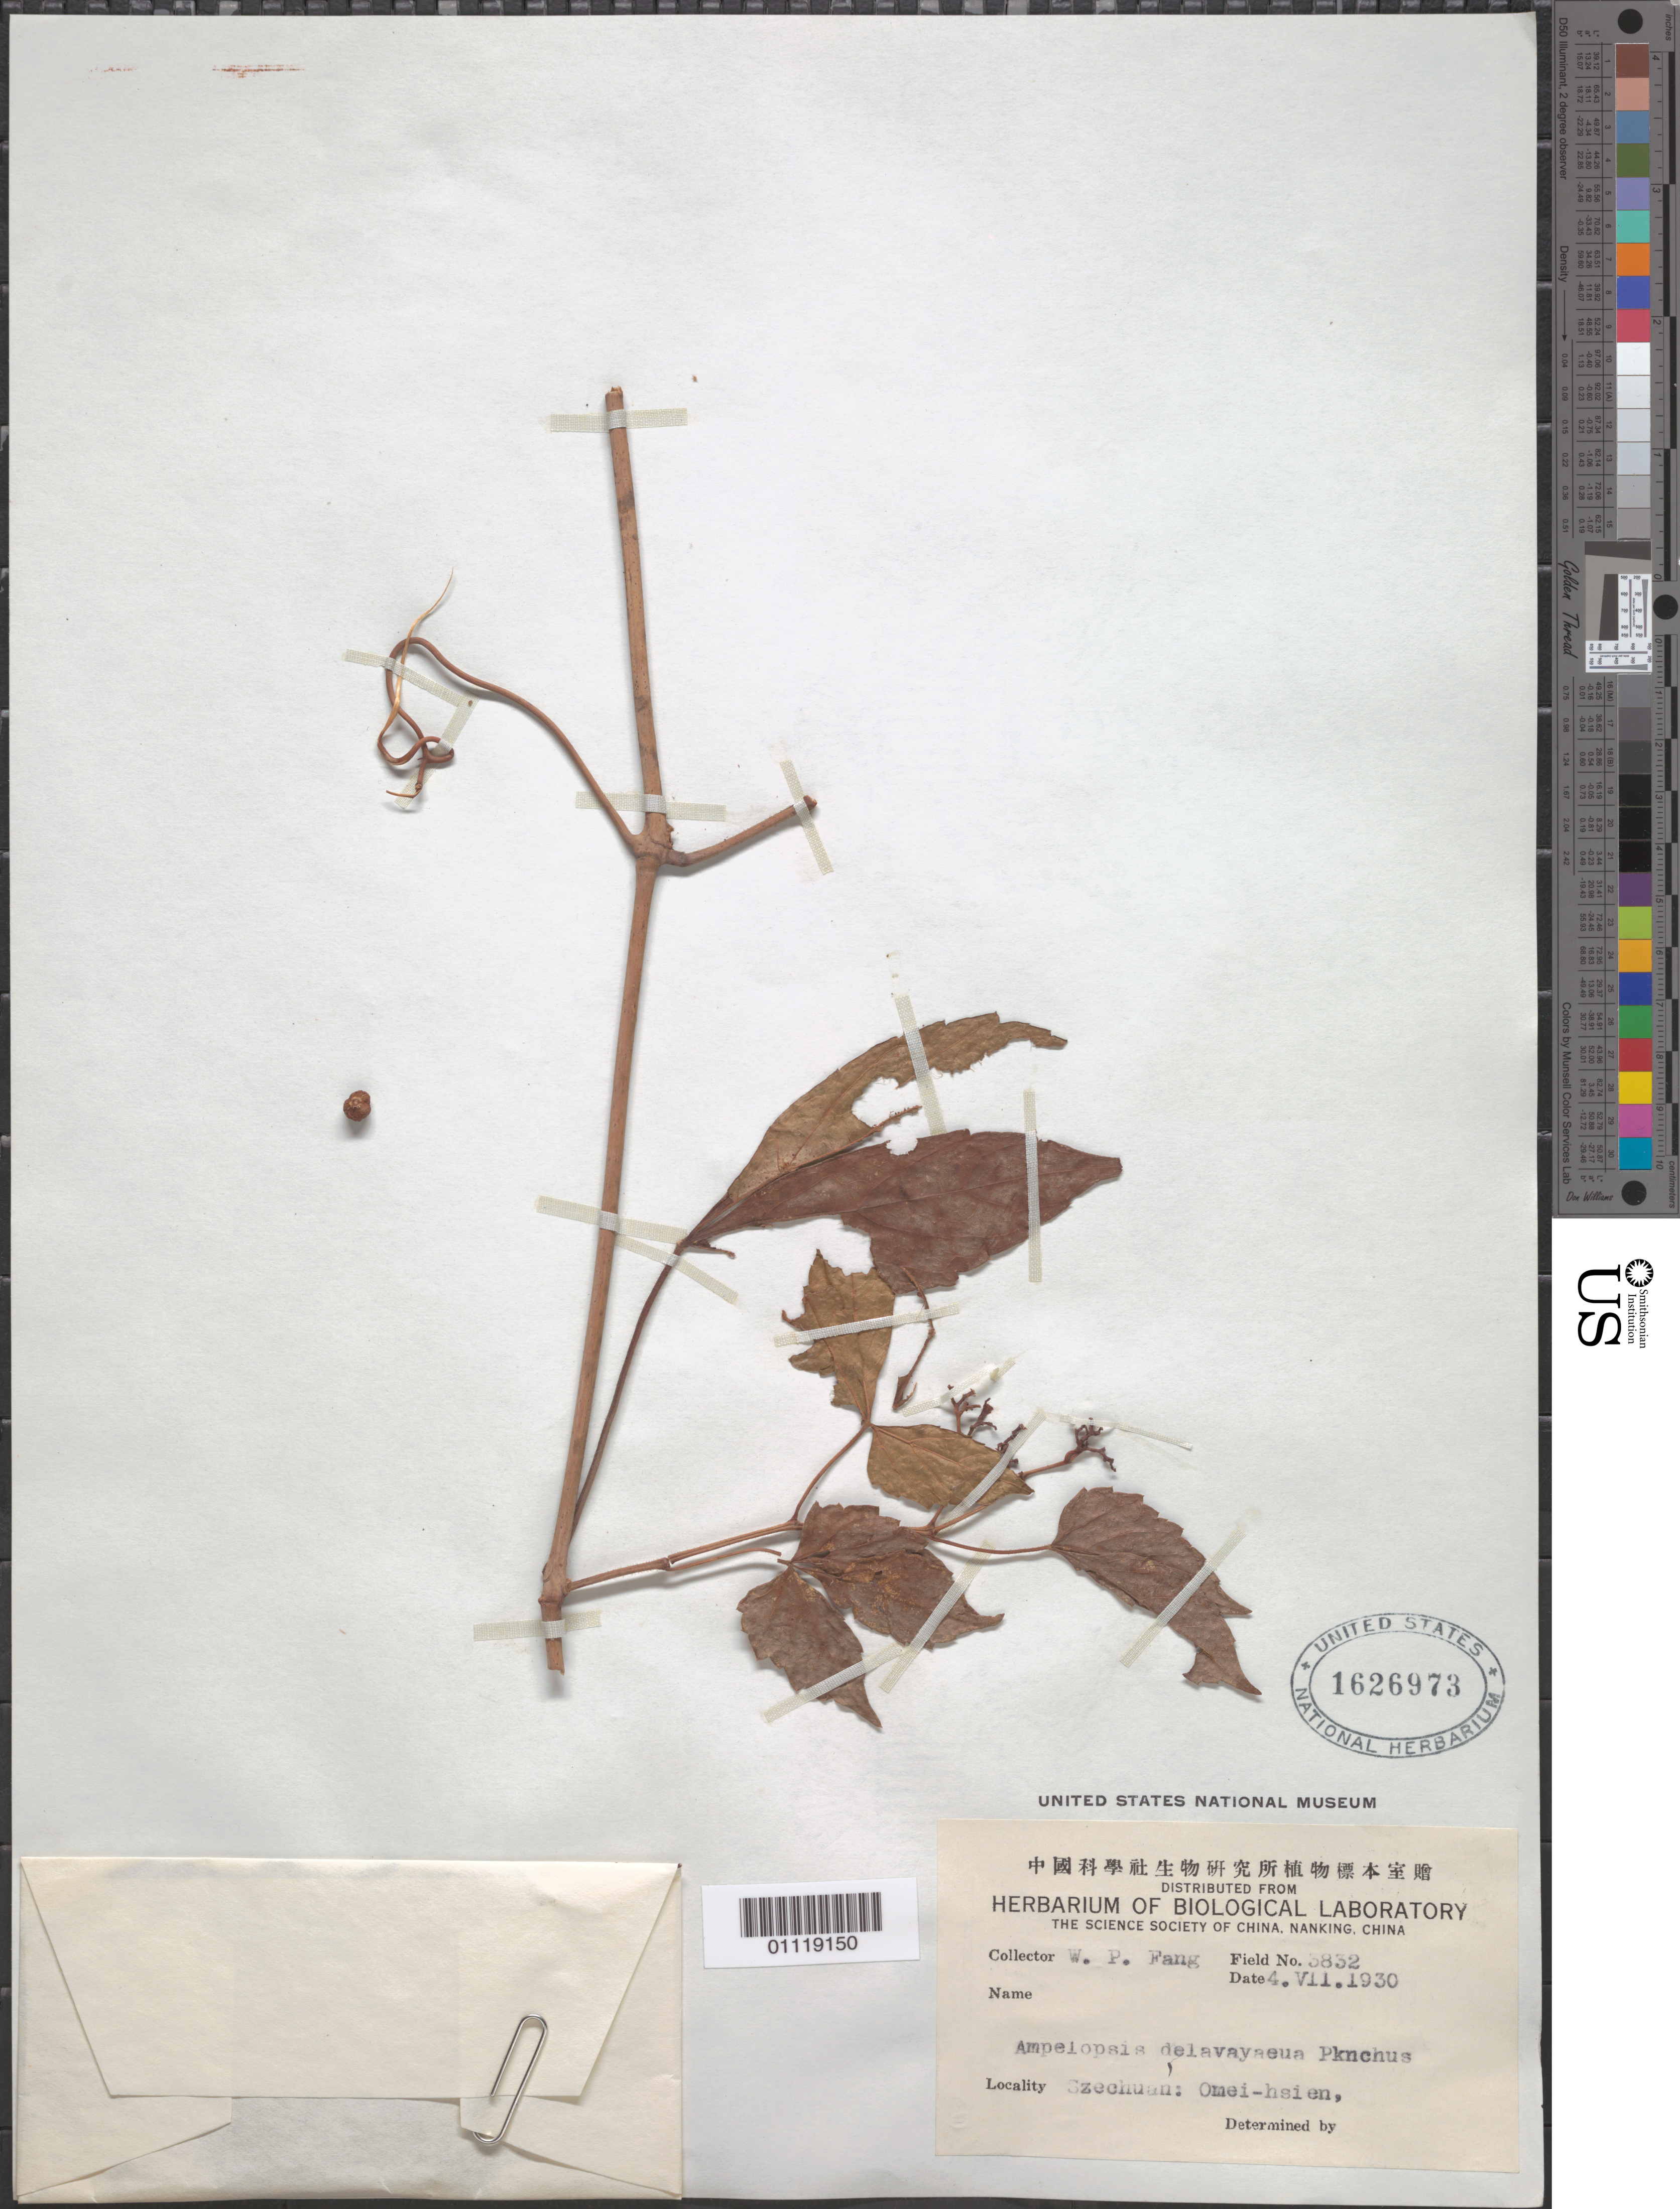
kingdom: Plantae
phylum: Tracheophyta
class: Magnoliopsida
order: Vitales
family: Vitaceae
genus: Ampelopsis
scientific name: Ampelopsis delavayana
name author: Planch.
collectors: W. P. Fang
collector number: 3832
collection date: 1930-07-04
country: China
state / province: Sichuan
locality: Omei-hsien.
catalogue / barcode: US 1626973